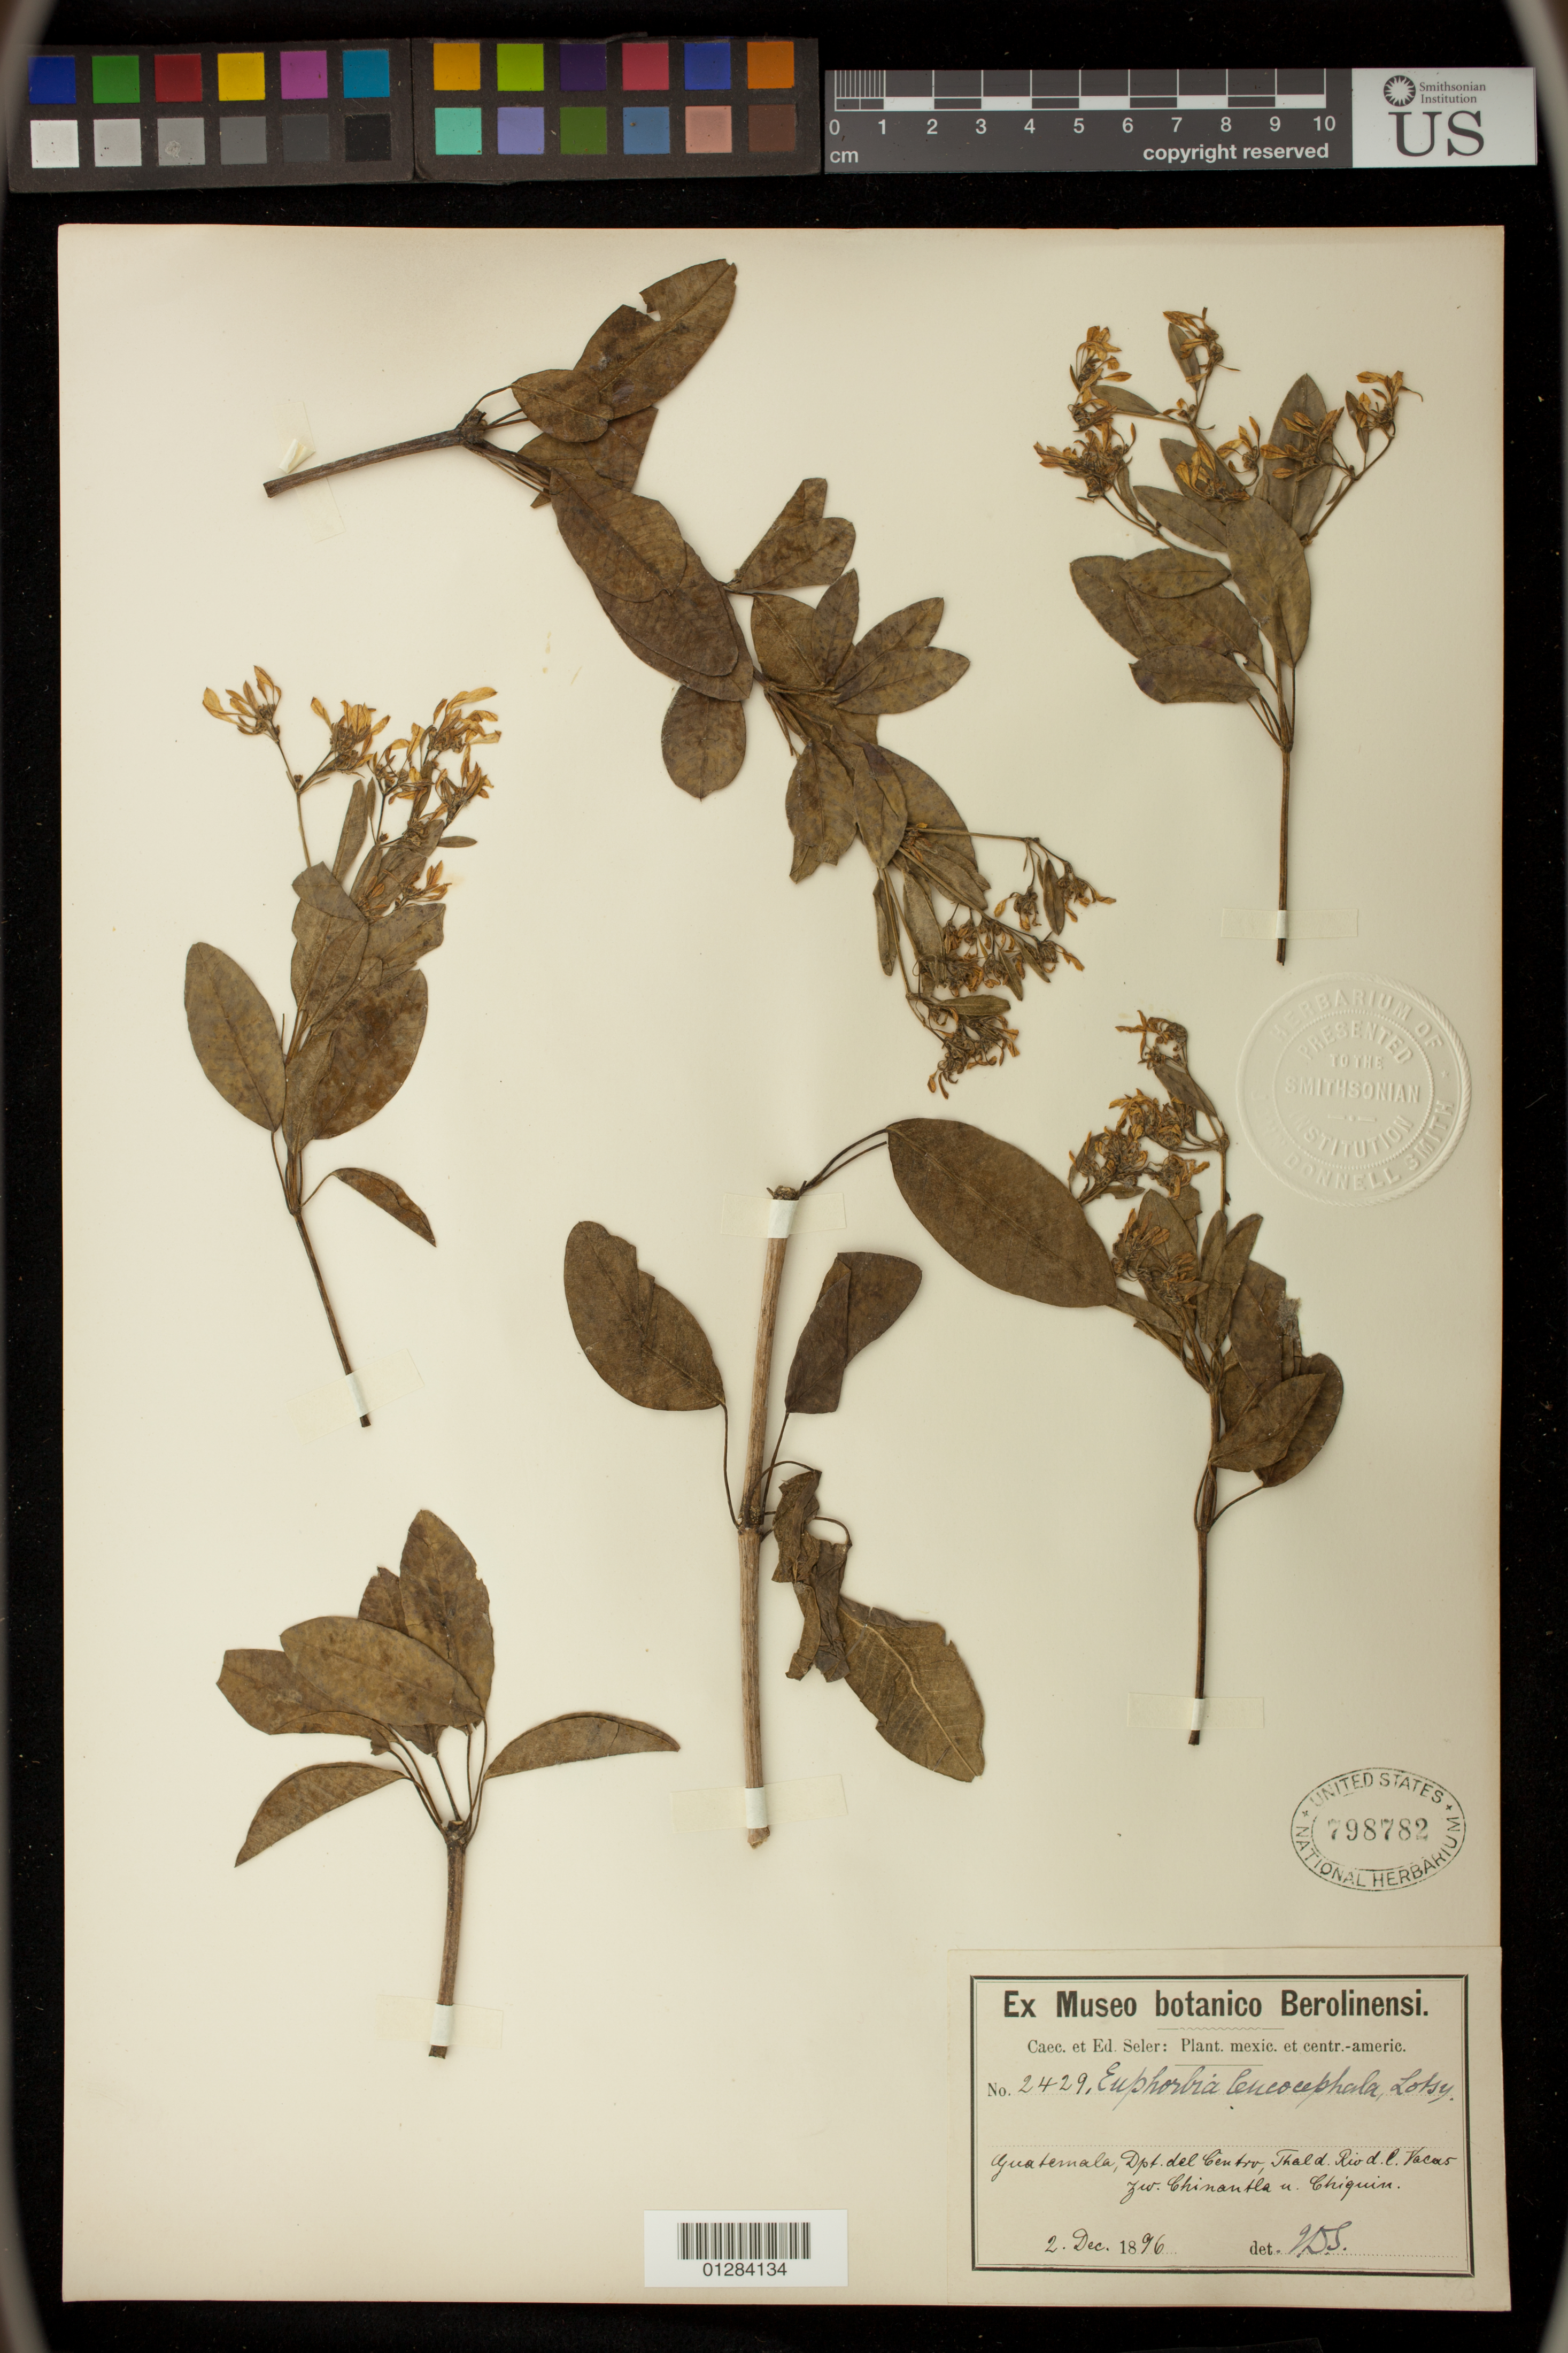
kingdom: Plantae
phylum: Tracheophyta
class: Magnoliopsida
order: Malpighiales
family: Euphorbiaceae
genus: Euphorbia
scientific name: Euphorbia leucocephala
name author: Lotsy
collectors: E. Seler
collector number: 2429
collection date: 1896-12-02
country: Guatemala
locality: Dpt. del Centro, Thald. Rivd. l. Vacas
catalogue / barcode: US 798782